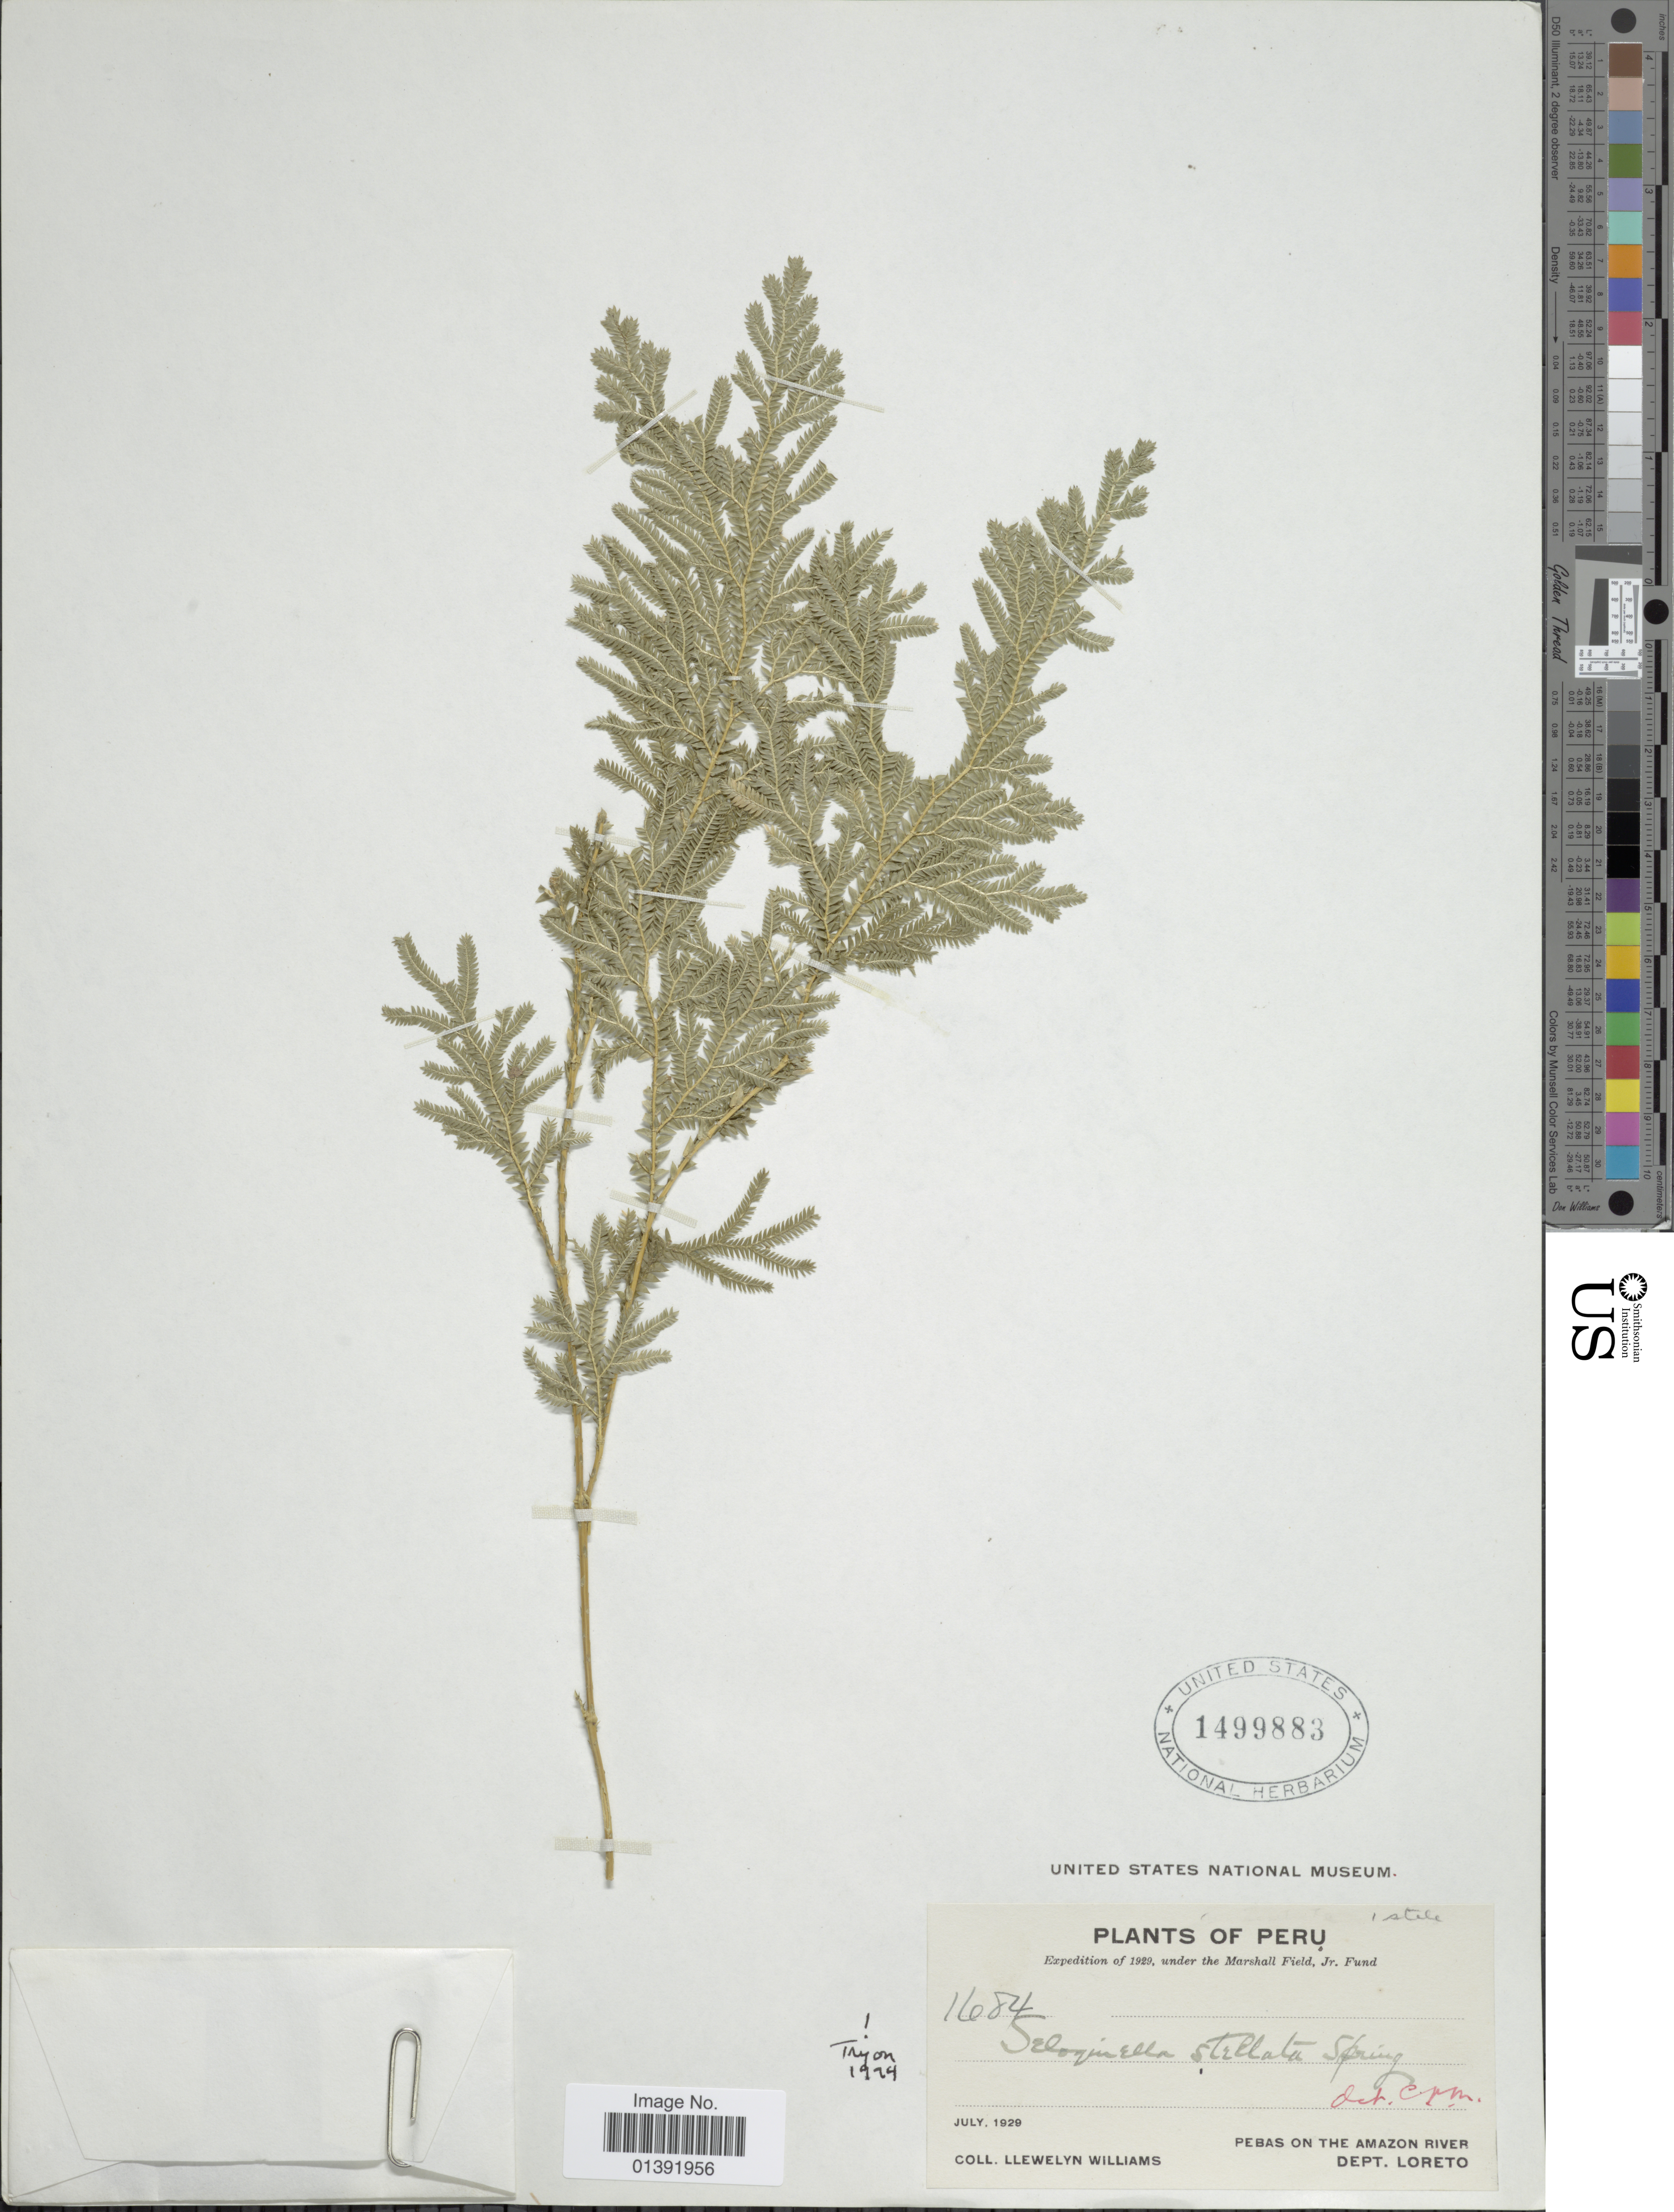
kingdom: Plantae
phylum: Tracheophyta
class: Lycopodiopsida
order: Selaginellales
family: Selaginellaceae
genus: Selaginella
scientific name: Selaginella stellata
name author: Spring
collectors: Ll. Williams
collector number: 1684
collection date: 1929-07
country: Peru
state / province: Loreto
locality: Pebas on the Amazon River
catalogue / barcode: US 1499883